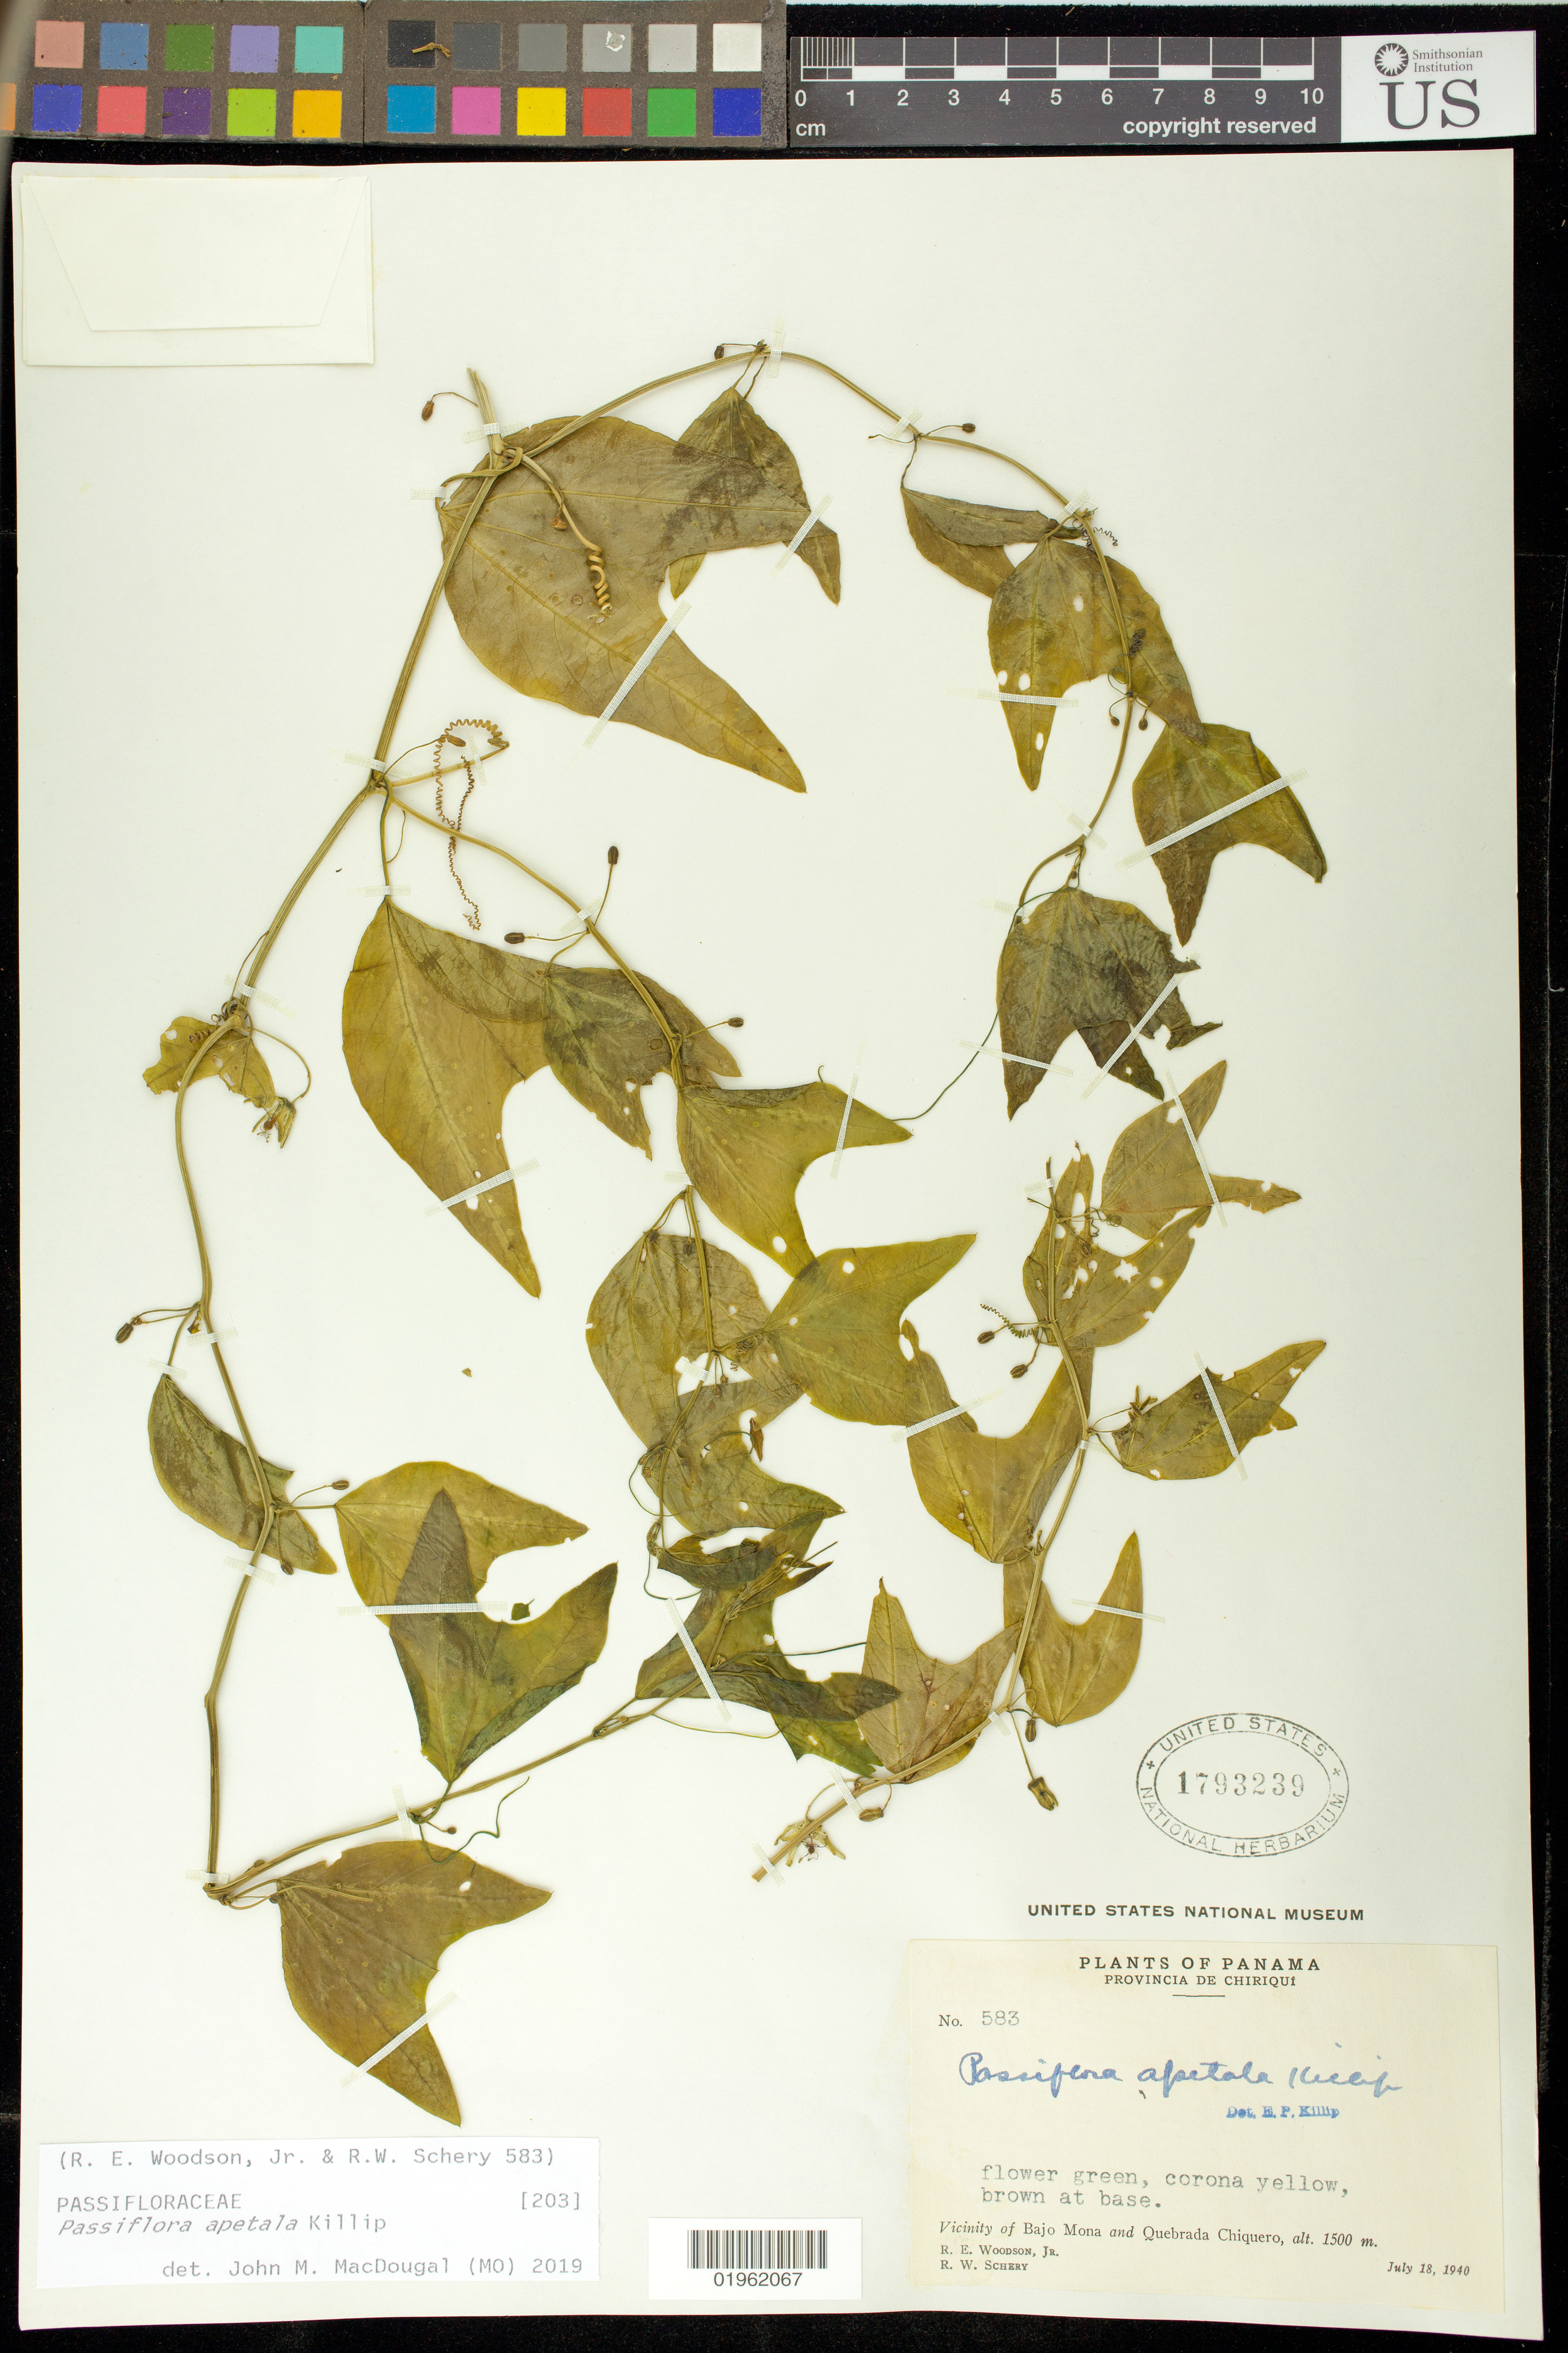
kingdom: Plantae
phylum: Tracheophyta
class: Magnoliopsida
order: Malpighiales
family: Passifloraceae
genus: Passiflora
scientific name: Passiflora apetala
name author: Killip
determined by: MacDougal, John M.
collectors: R. E. Woodson & R. W. Schery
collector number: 583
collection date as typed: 18 Jul 1940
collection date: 1940-07-18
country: Panama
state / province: Chiriquí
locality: Vicinity of Bajo Mona and Quebrada Chirquero.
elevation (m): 1500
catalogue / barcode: US 1793239